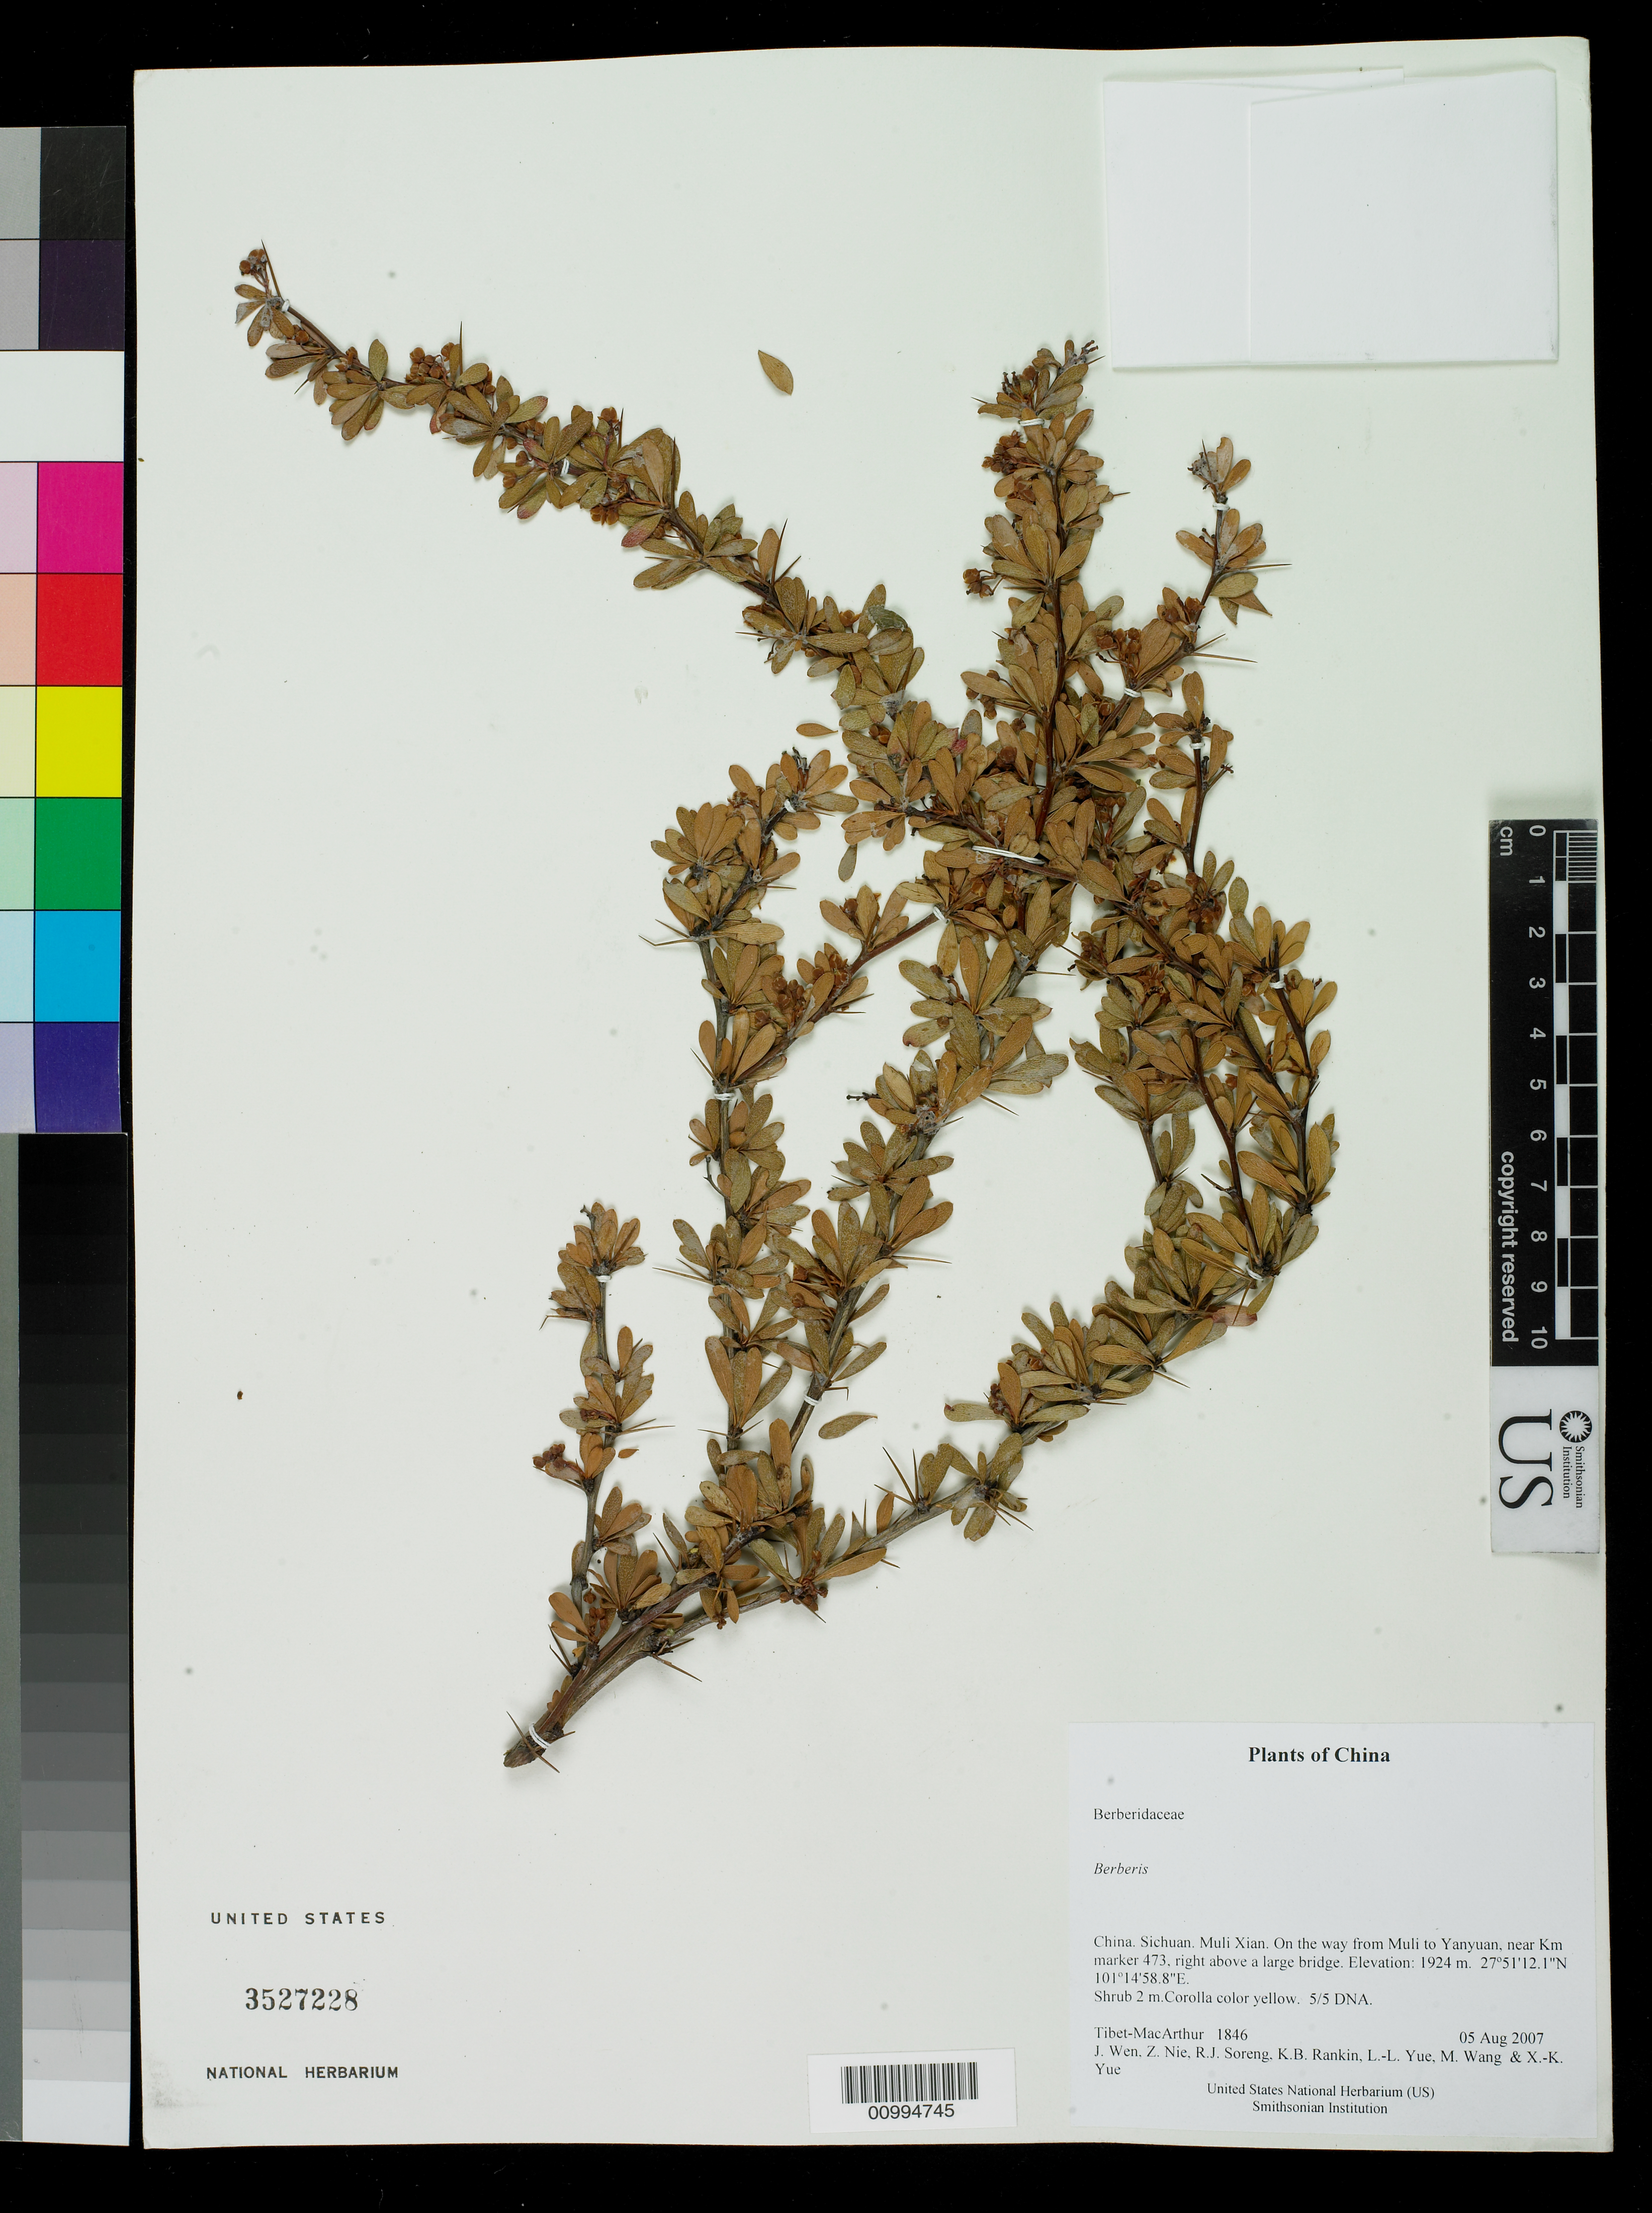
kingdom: Plantae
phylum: Tracheophyta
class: Magnoliopsida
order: Ranunculales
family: Berberidaceae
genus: Berberis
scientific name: Berberis wilsoniae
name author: Hemsl.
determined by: Harber, Julian, (UNITED KINGDOM)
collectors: Tibet-MacArthur, J. Wen, Z. Nie, R. J. Soreng, K. Rankin, L. Yue, M. Wang & X. Yue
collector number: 1846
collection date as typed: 05 Aug 2007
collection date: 2007-08-05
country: China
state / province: Sichuan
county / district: Muli Xian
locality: On the way from Muli to Yanyuan, near Km marker 473, right above a large bridge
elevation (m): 1924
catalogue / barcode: US 3527228